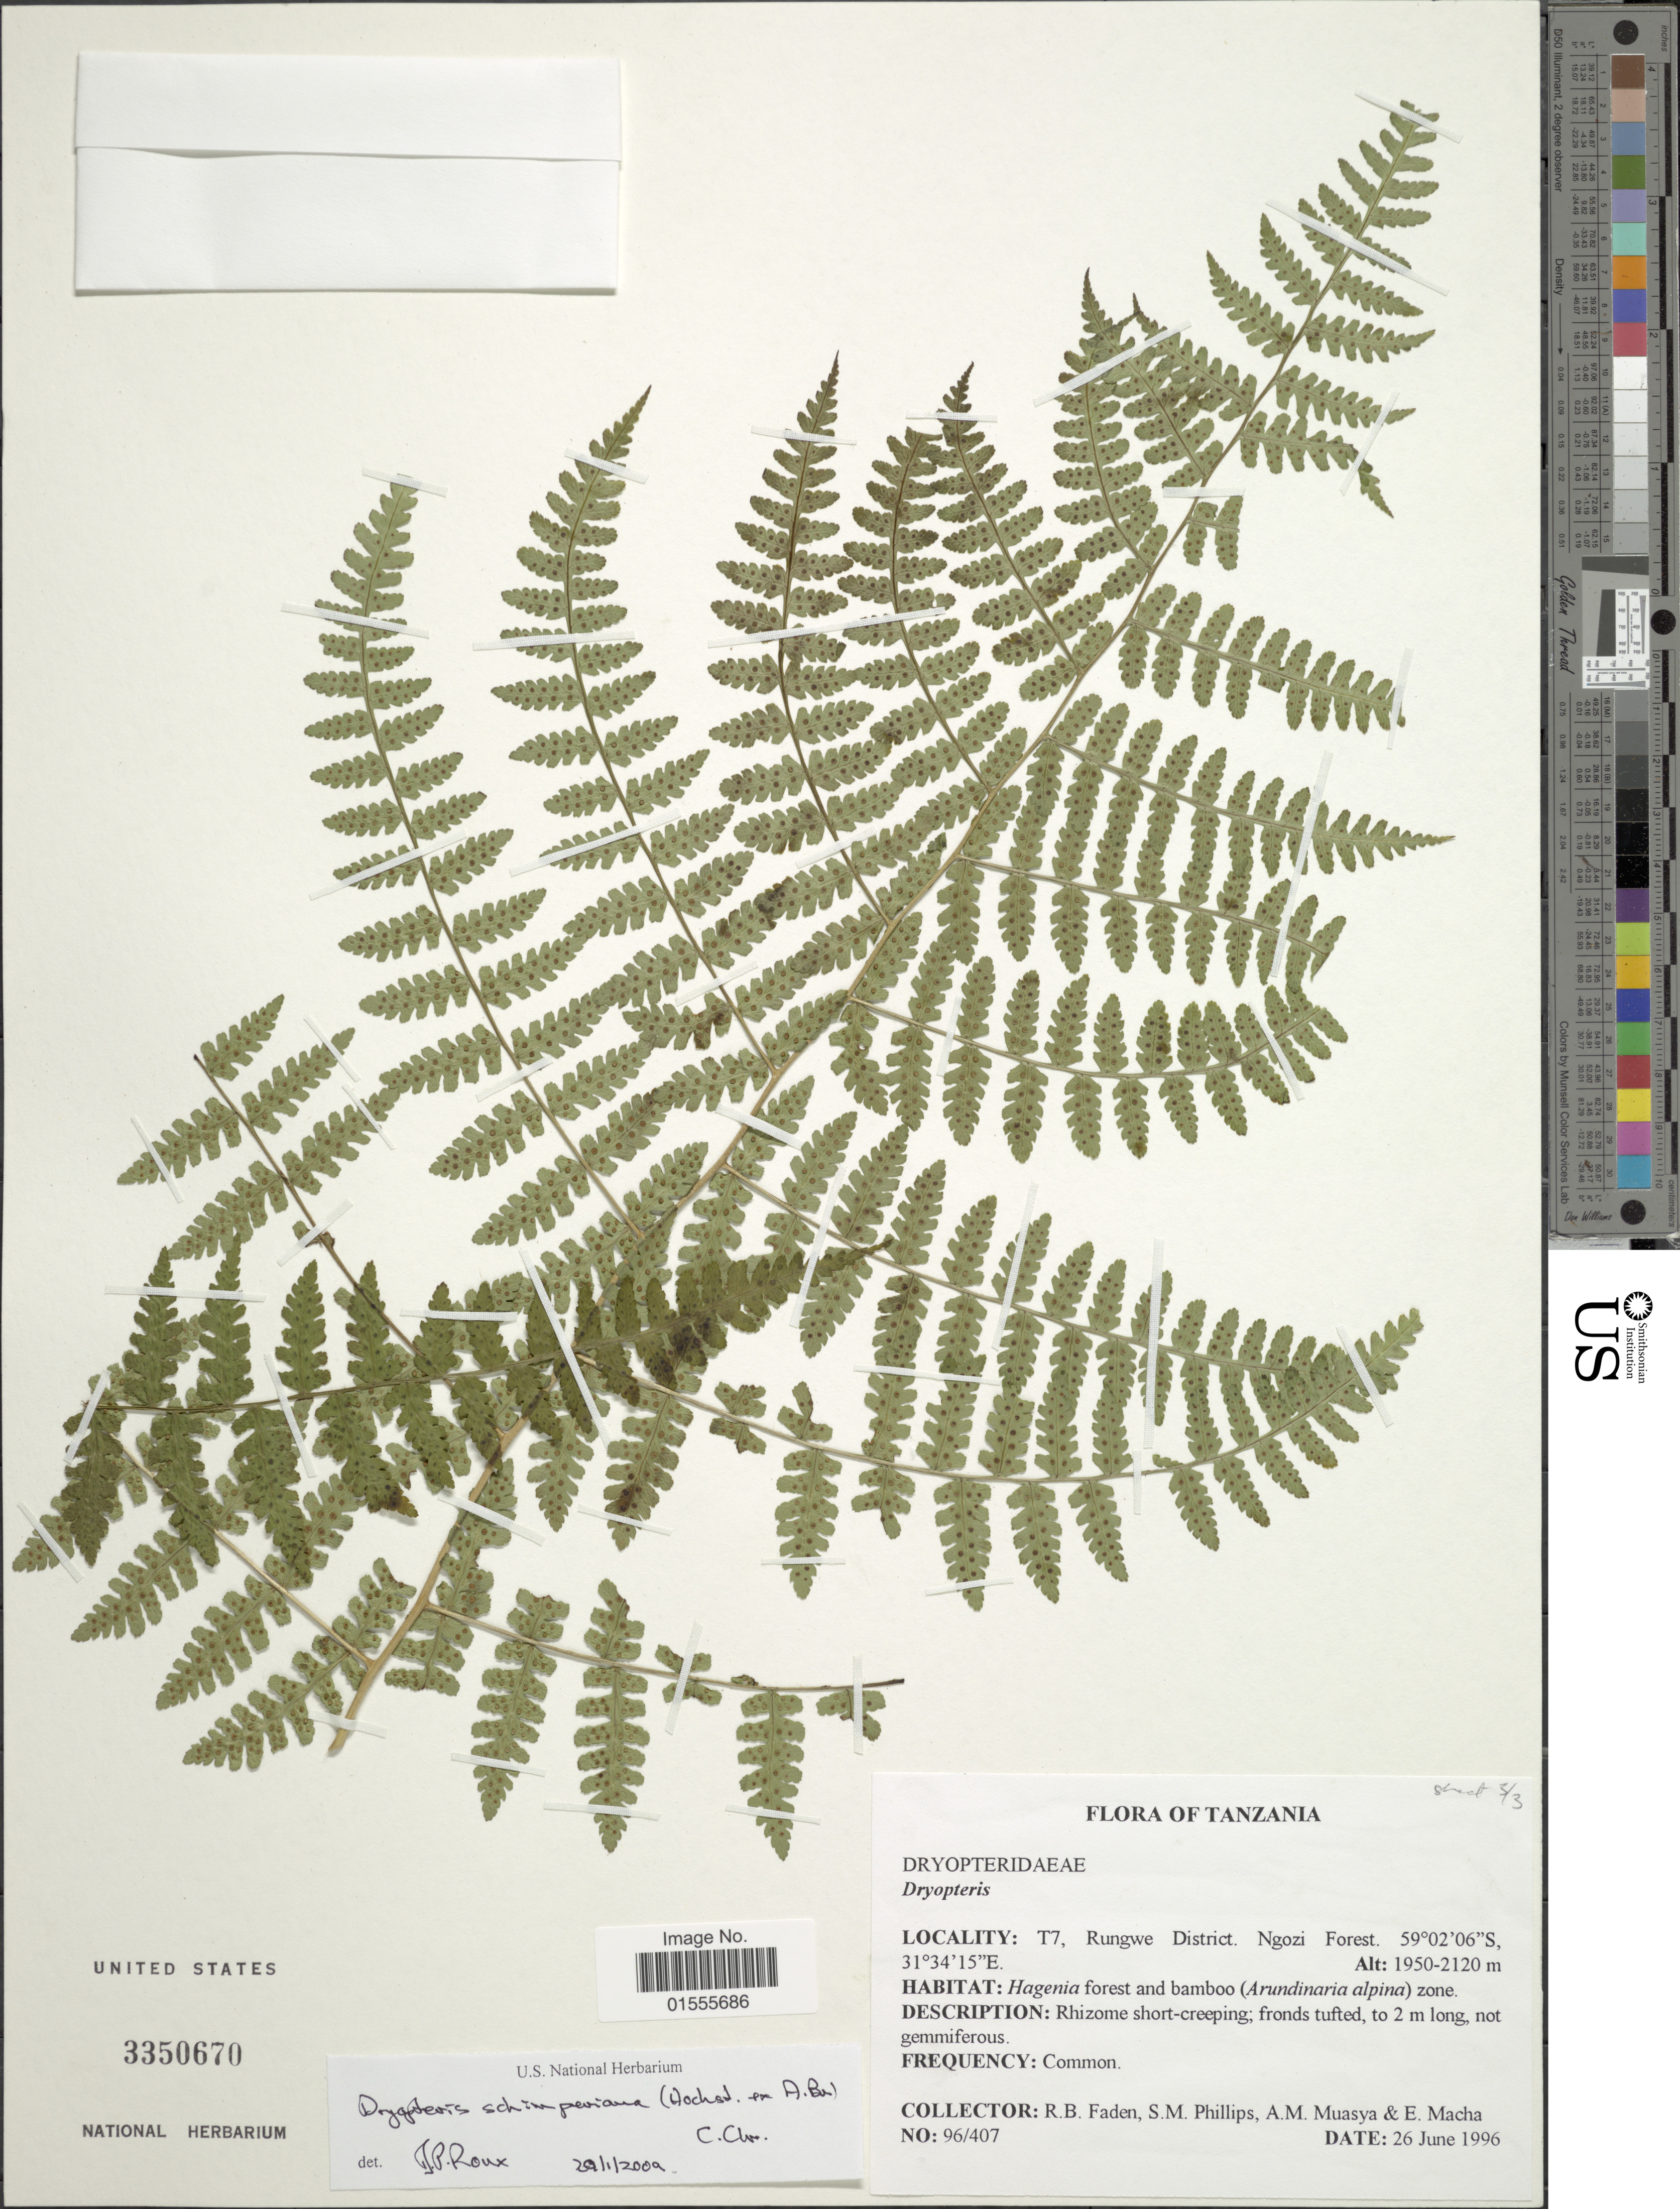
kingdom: Plantae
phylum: Tracheophyta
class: Polypodiopsida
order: Polypodiales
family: Dryopteridaceae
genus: Dryopteris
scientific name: Dryopteris schimperiana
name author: (Hochst.) C. Chr.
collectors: R. B. Faden, S. M. Phillips, A. Muasya & E. Macha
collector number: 96/407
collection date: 1996-06-26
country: Tanzania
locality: T7, Rungwe District. Ngozi Forest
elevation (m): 1950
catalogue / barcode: US 3350670